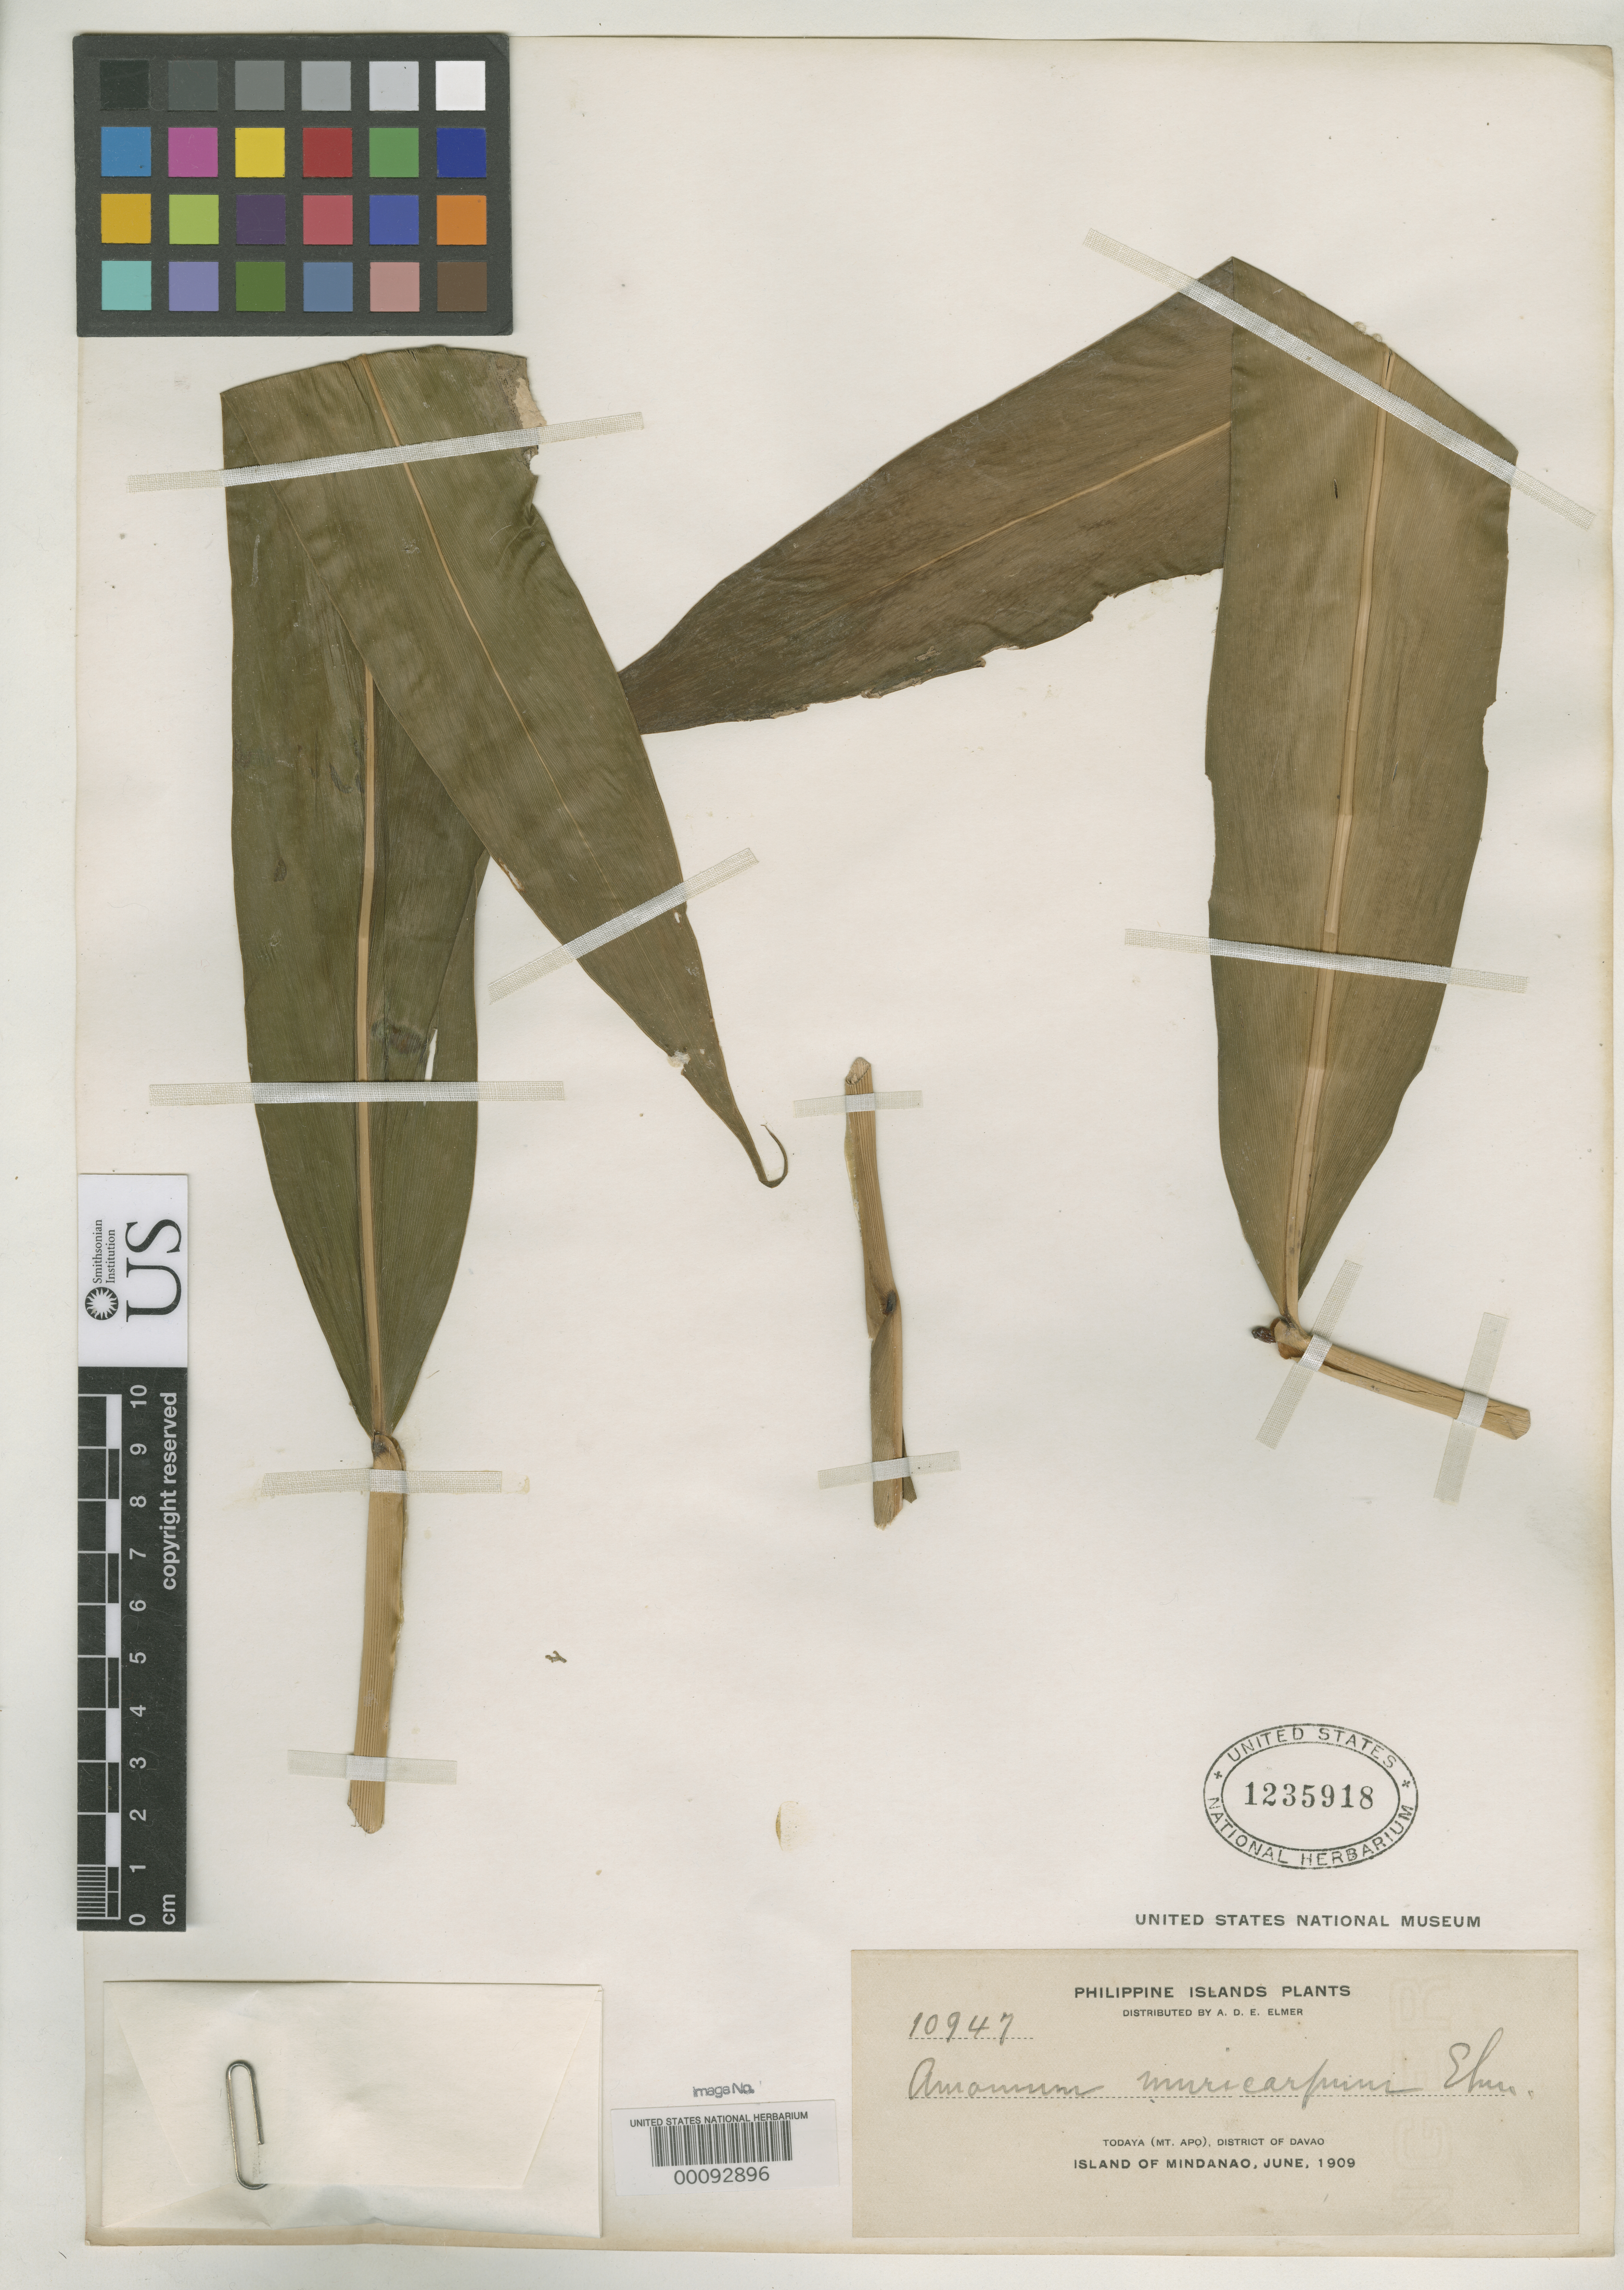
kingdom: Plantae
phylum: Tracheophyta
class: Liliopsida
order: Zingiberales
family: Zingiberaceae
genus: Amomum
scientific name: Amomum muricarpum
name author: Elmer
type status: Isotype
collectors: A. D. E. Elmer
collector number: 10947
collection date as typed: Jun 1909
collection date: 1909-06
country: Philippines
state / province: Davao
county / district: Davao del Sur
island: Mindanao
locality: Mt. Apo (Todaya).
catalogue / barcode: US 1235918